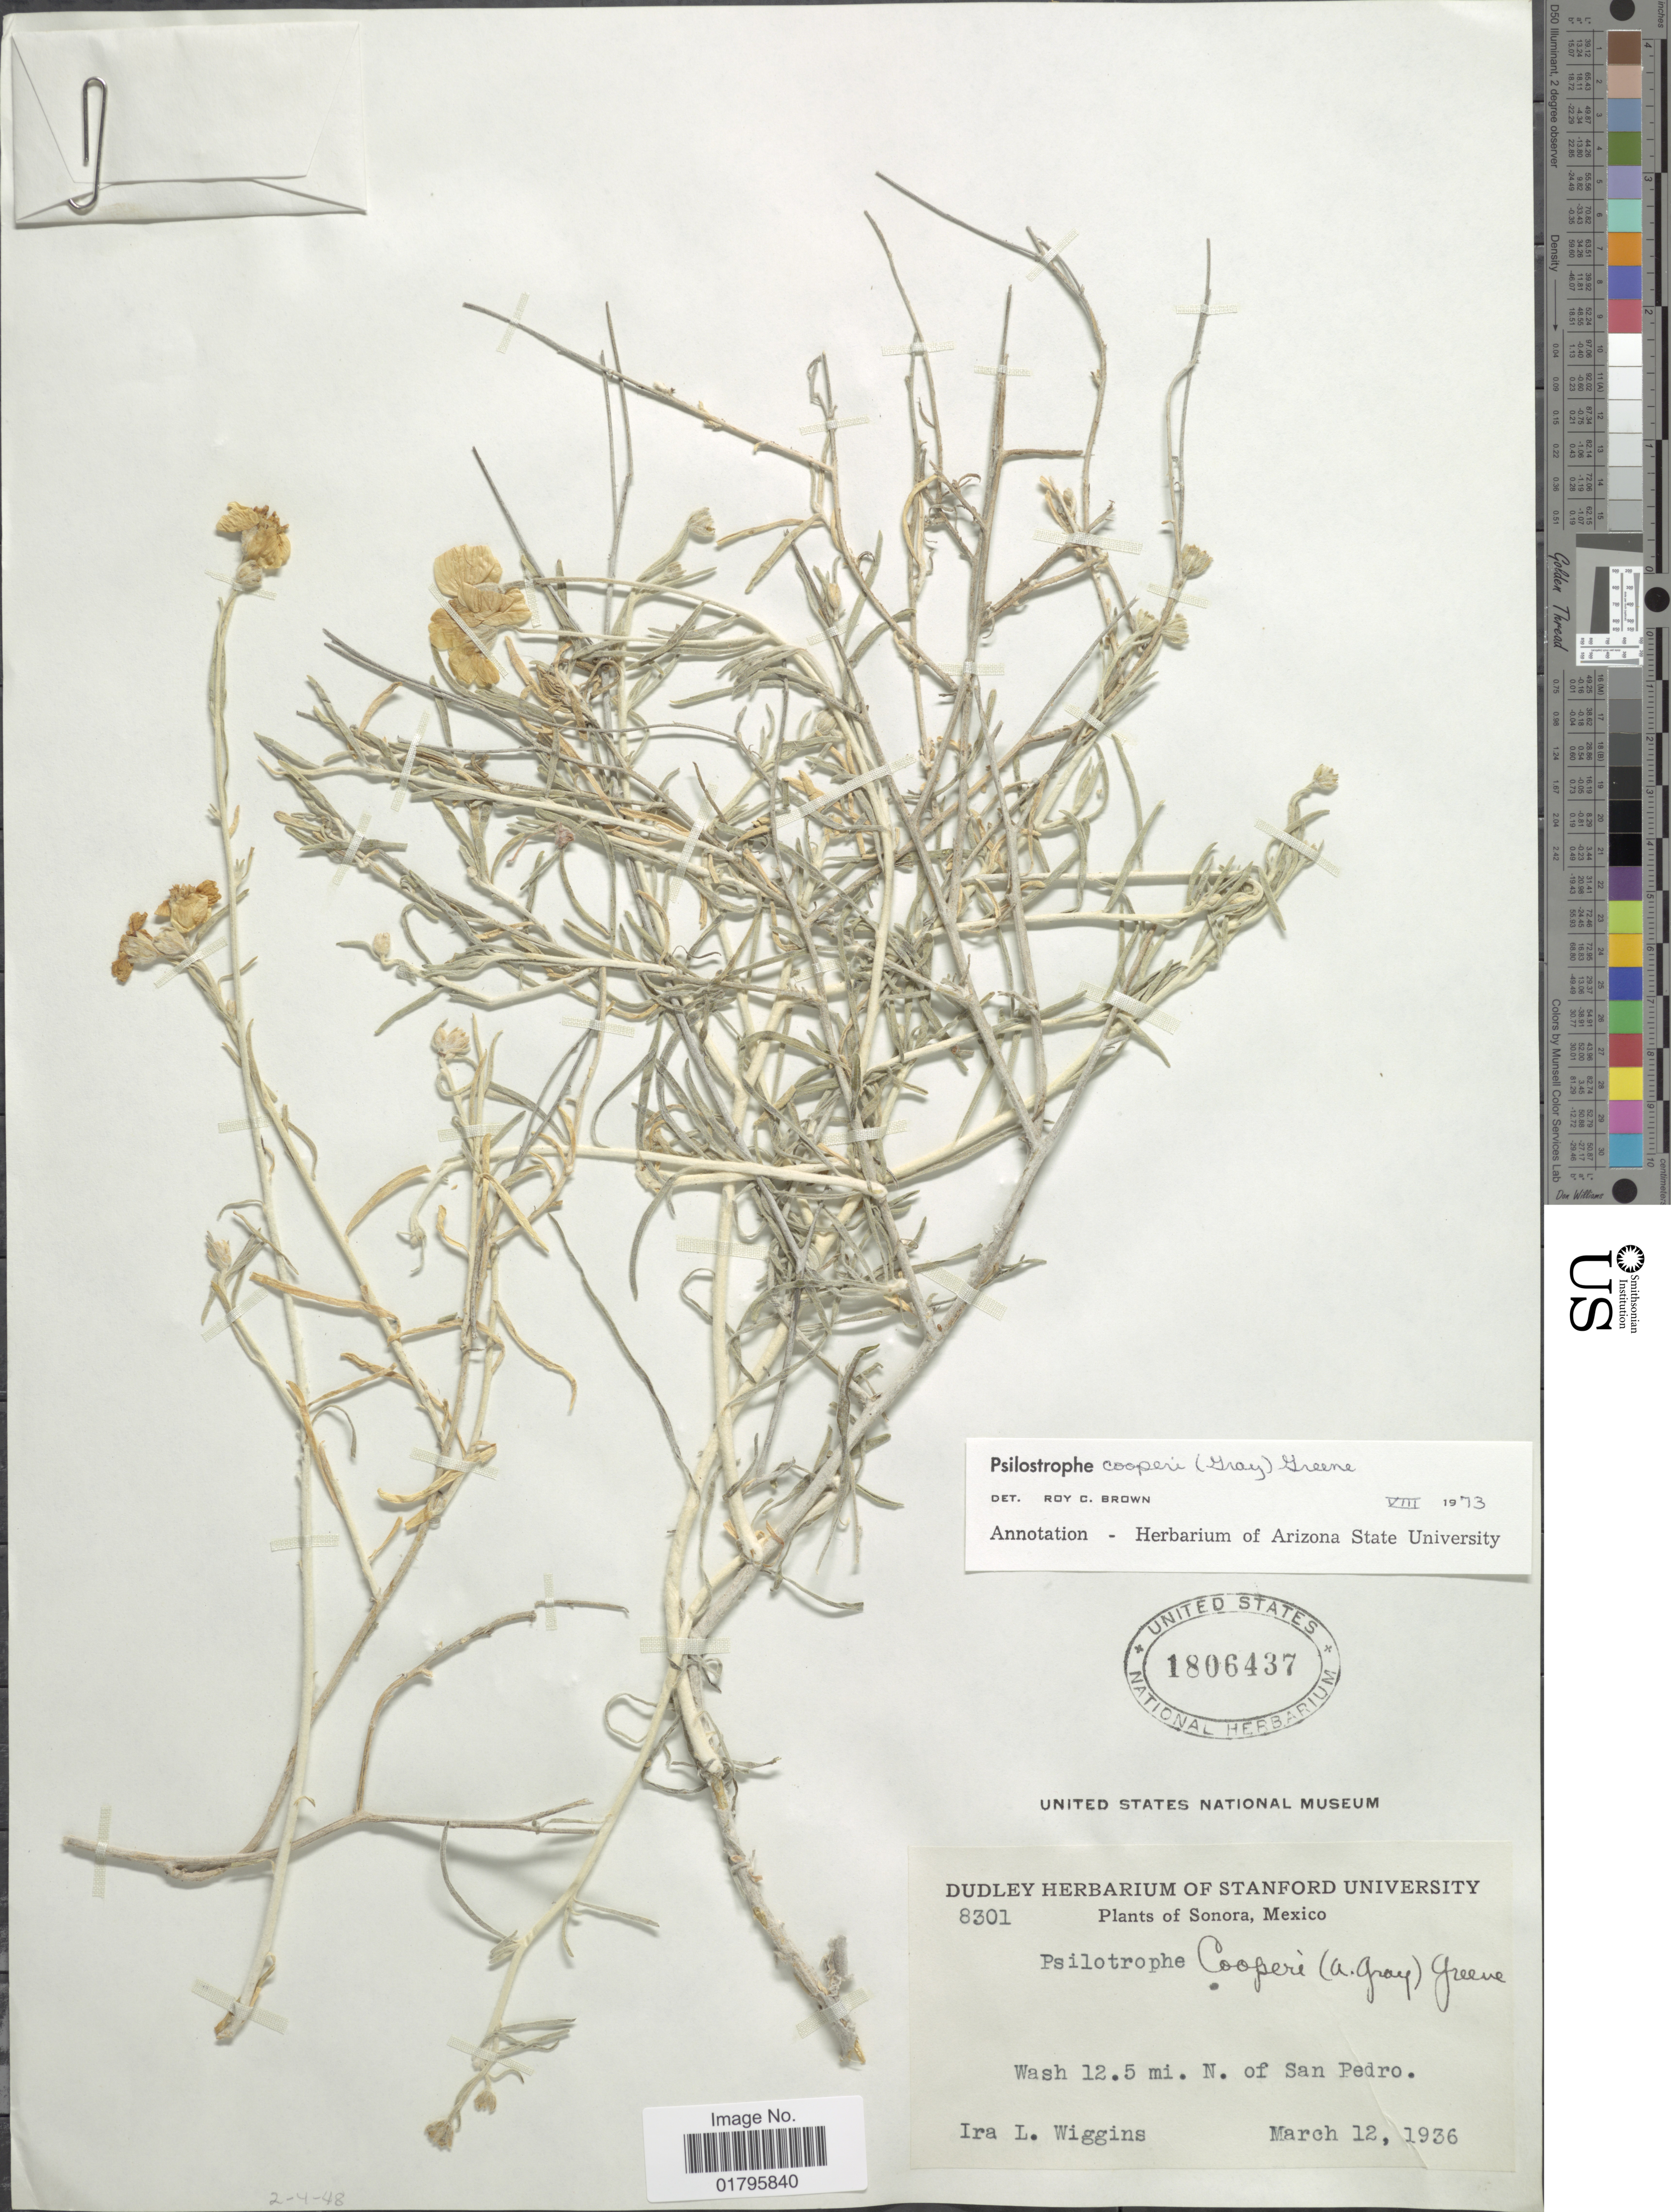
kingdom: Plantae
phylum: Tracheophyta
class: Magnoliopsida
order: Asterales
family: Asteraceae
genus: Psilostrophe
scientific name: Psilostrophe cooperi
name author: (A. Gray) Greene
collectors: I. L. Wiggins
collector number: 8301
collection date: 1936-03-12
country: Mexico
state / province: Sonora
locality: Wash 12.5 mi. N. of San Pedro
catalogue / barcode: US 1806437